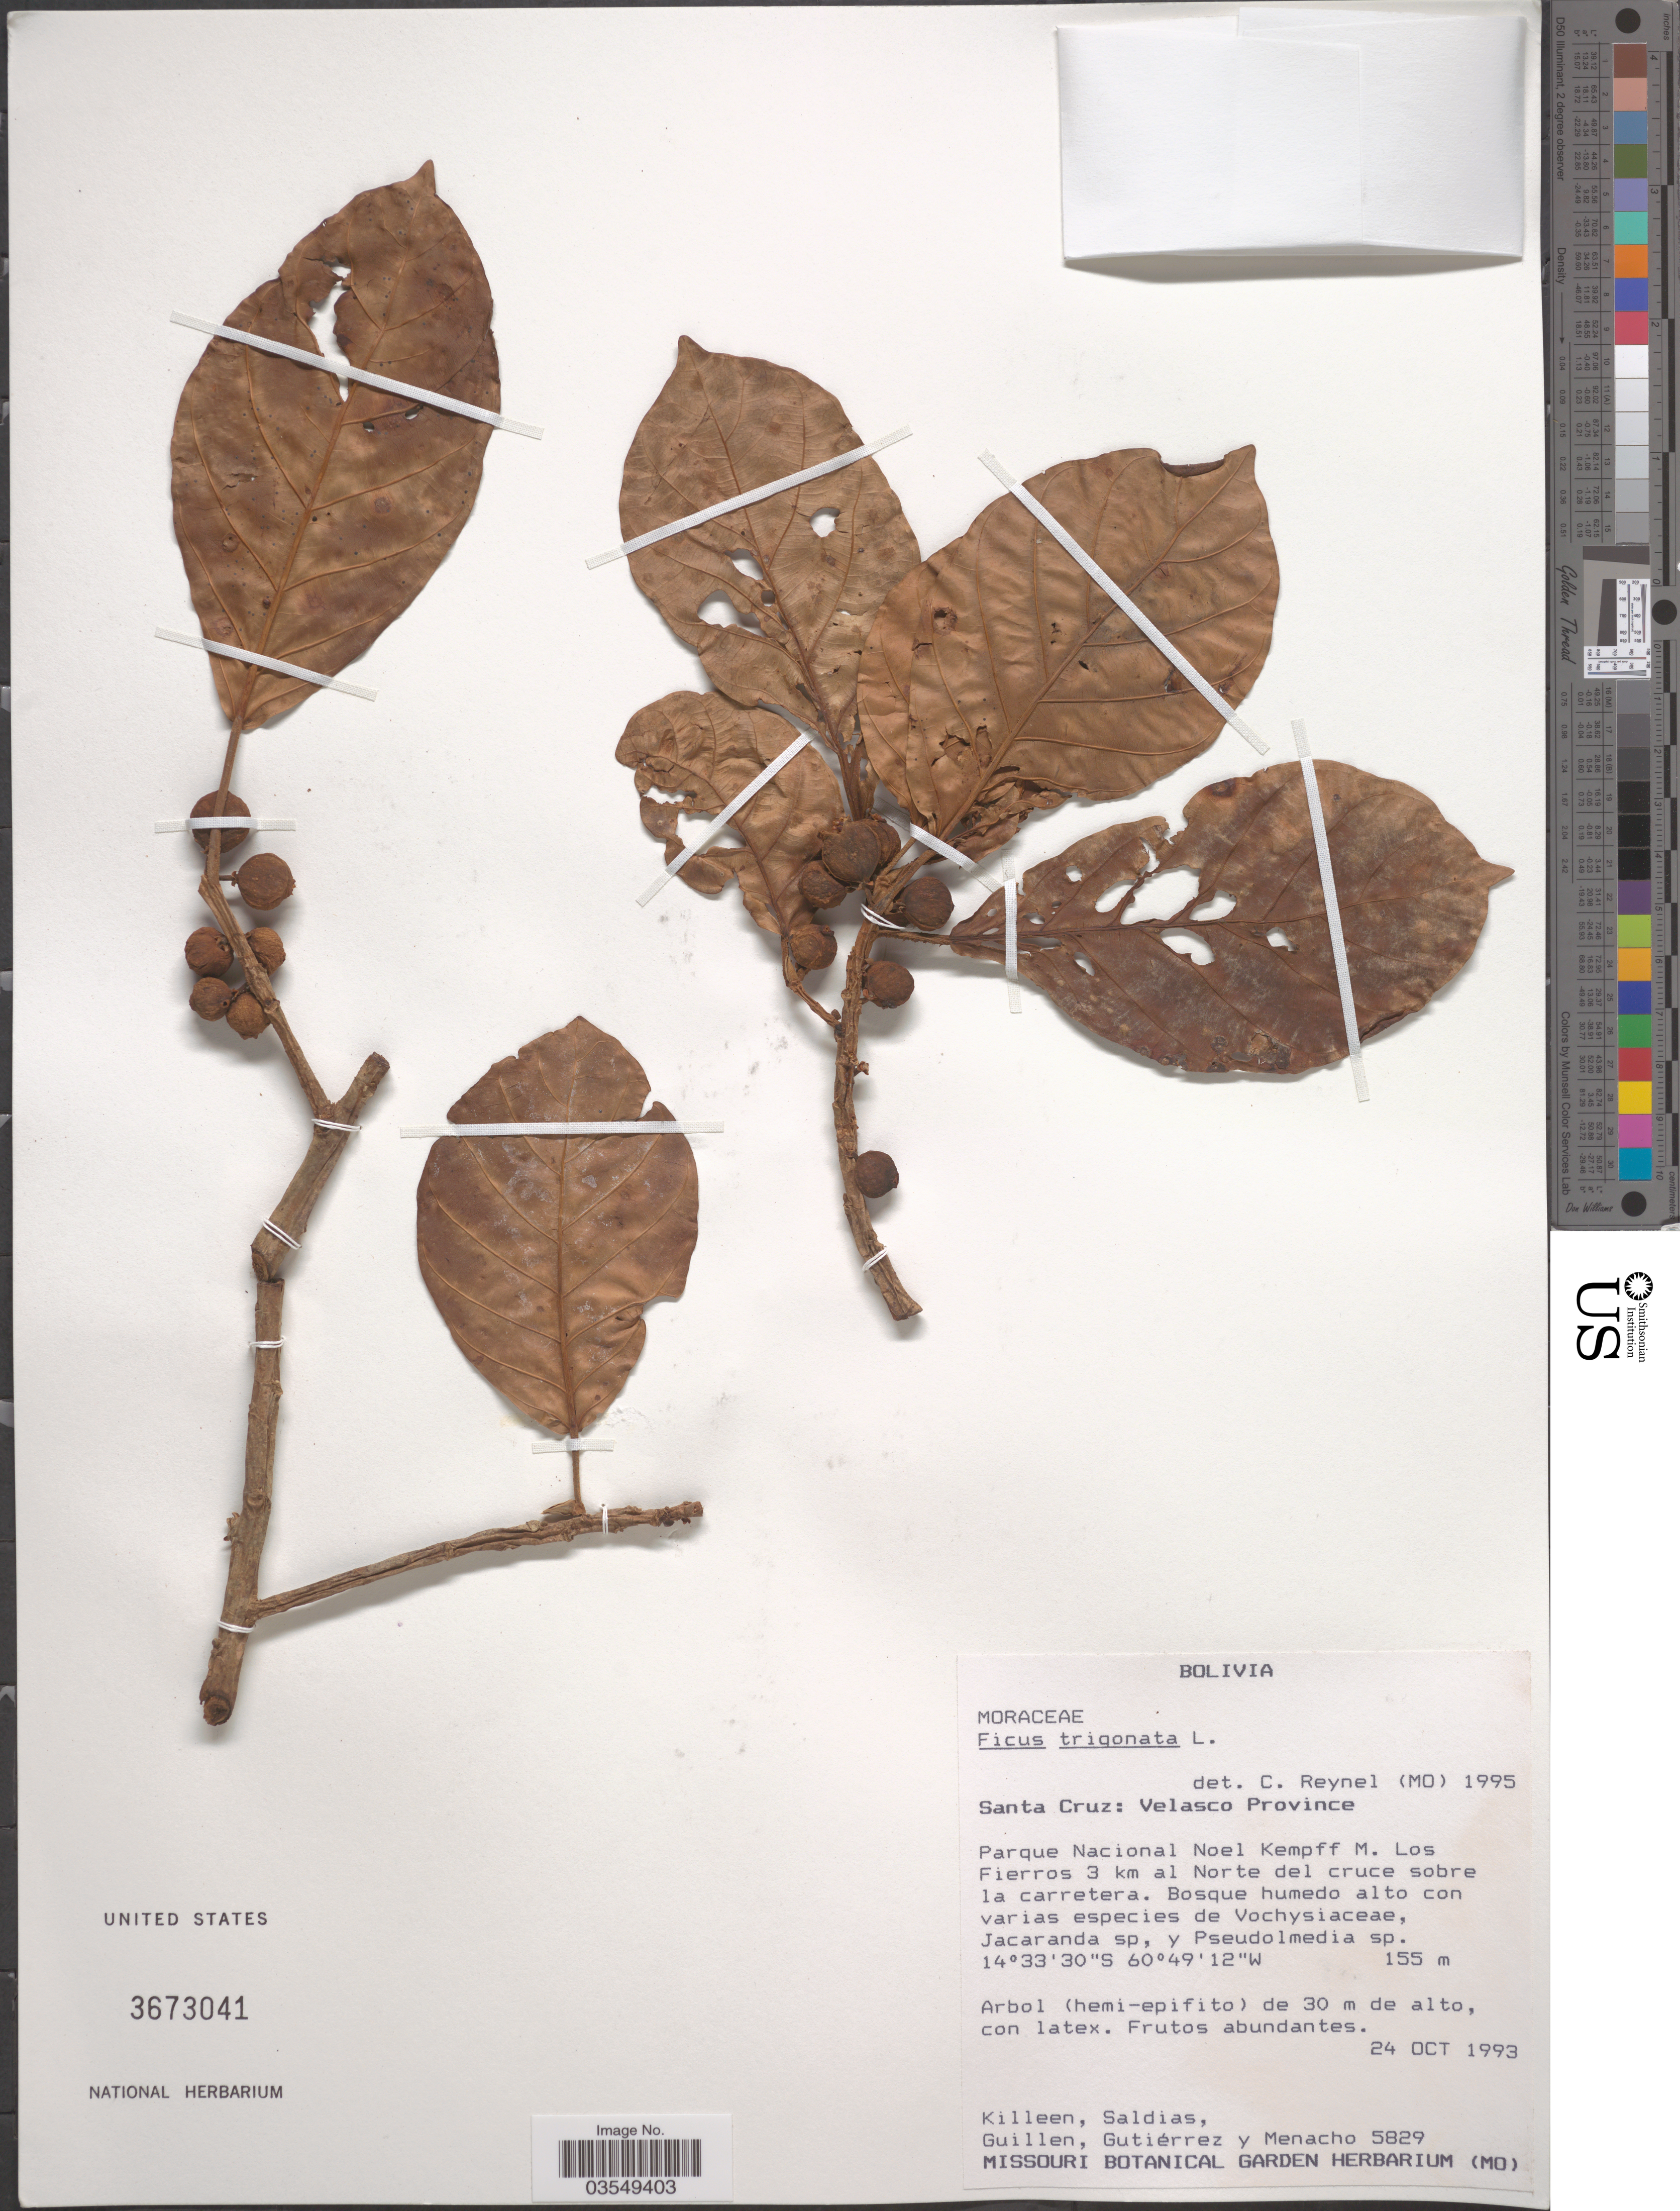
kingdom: Plantae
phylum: Tracheophyta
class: Magnoliopsida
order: Rosales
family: Moraceae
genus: Ficus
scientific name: Ficus trigona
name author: L. f.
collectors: Killeen, --, -. Saldias, -- Guillen, Gutiérrez, -- & Menacho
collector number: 5829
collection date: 1993-10-24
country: Bolivia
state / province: Santa Cruz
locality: Velasco Province. Parque Nacional Noel Kempff M. Los Fierros 3 km al Norte de cruce sobre la carretera.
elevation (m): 155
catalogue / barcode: US 3673041